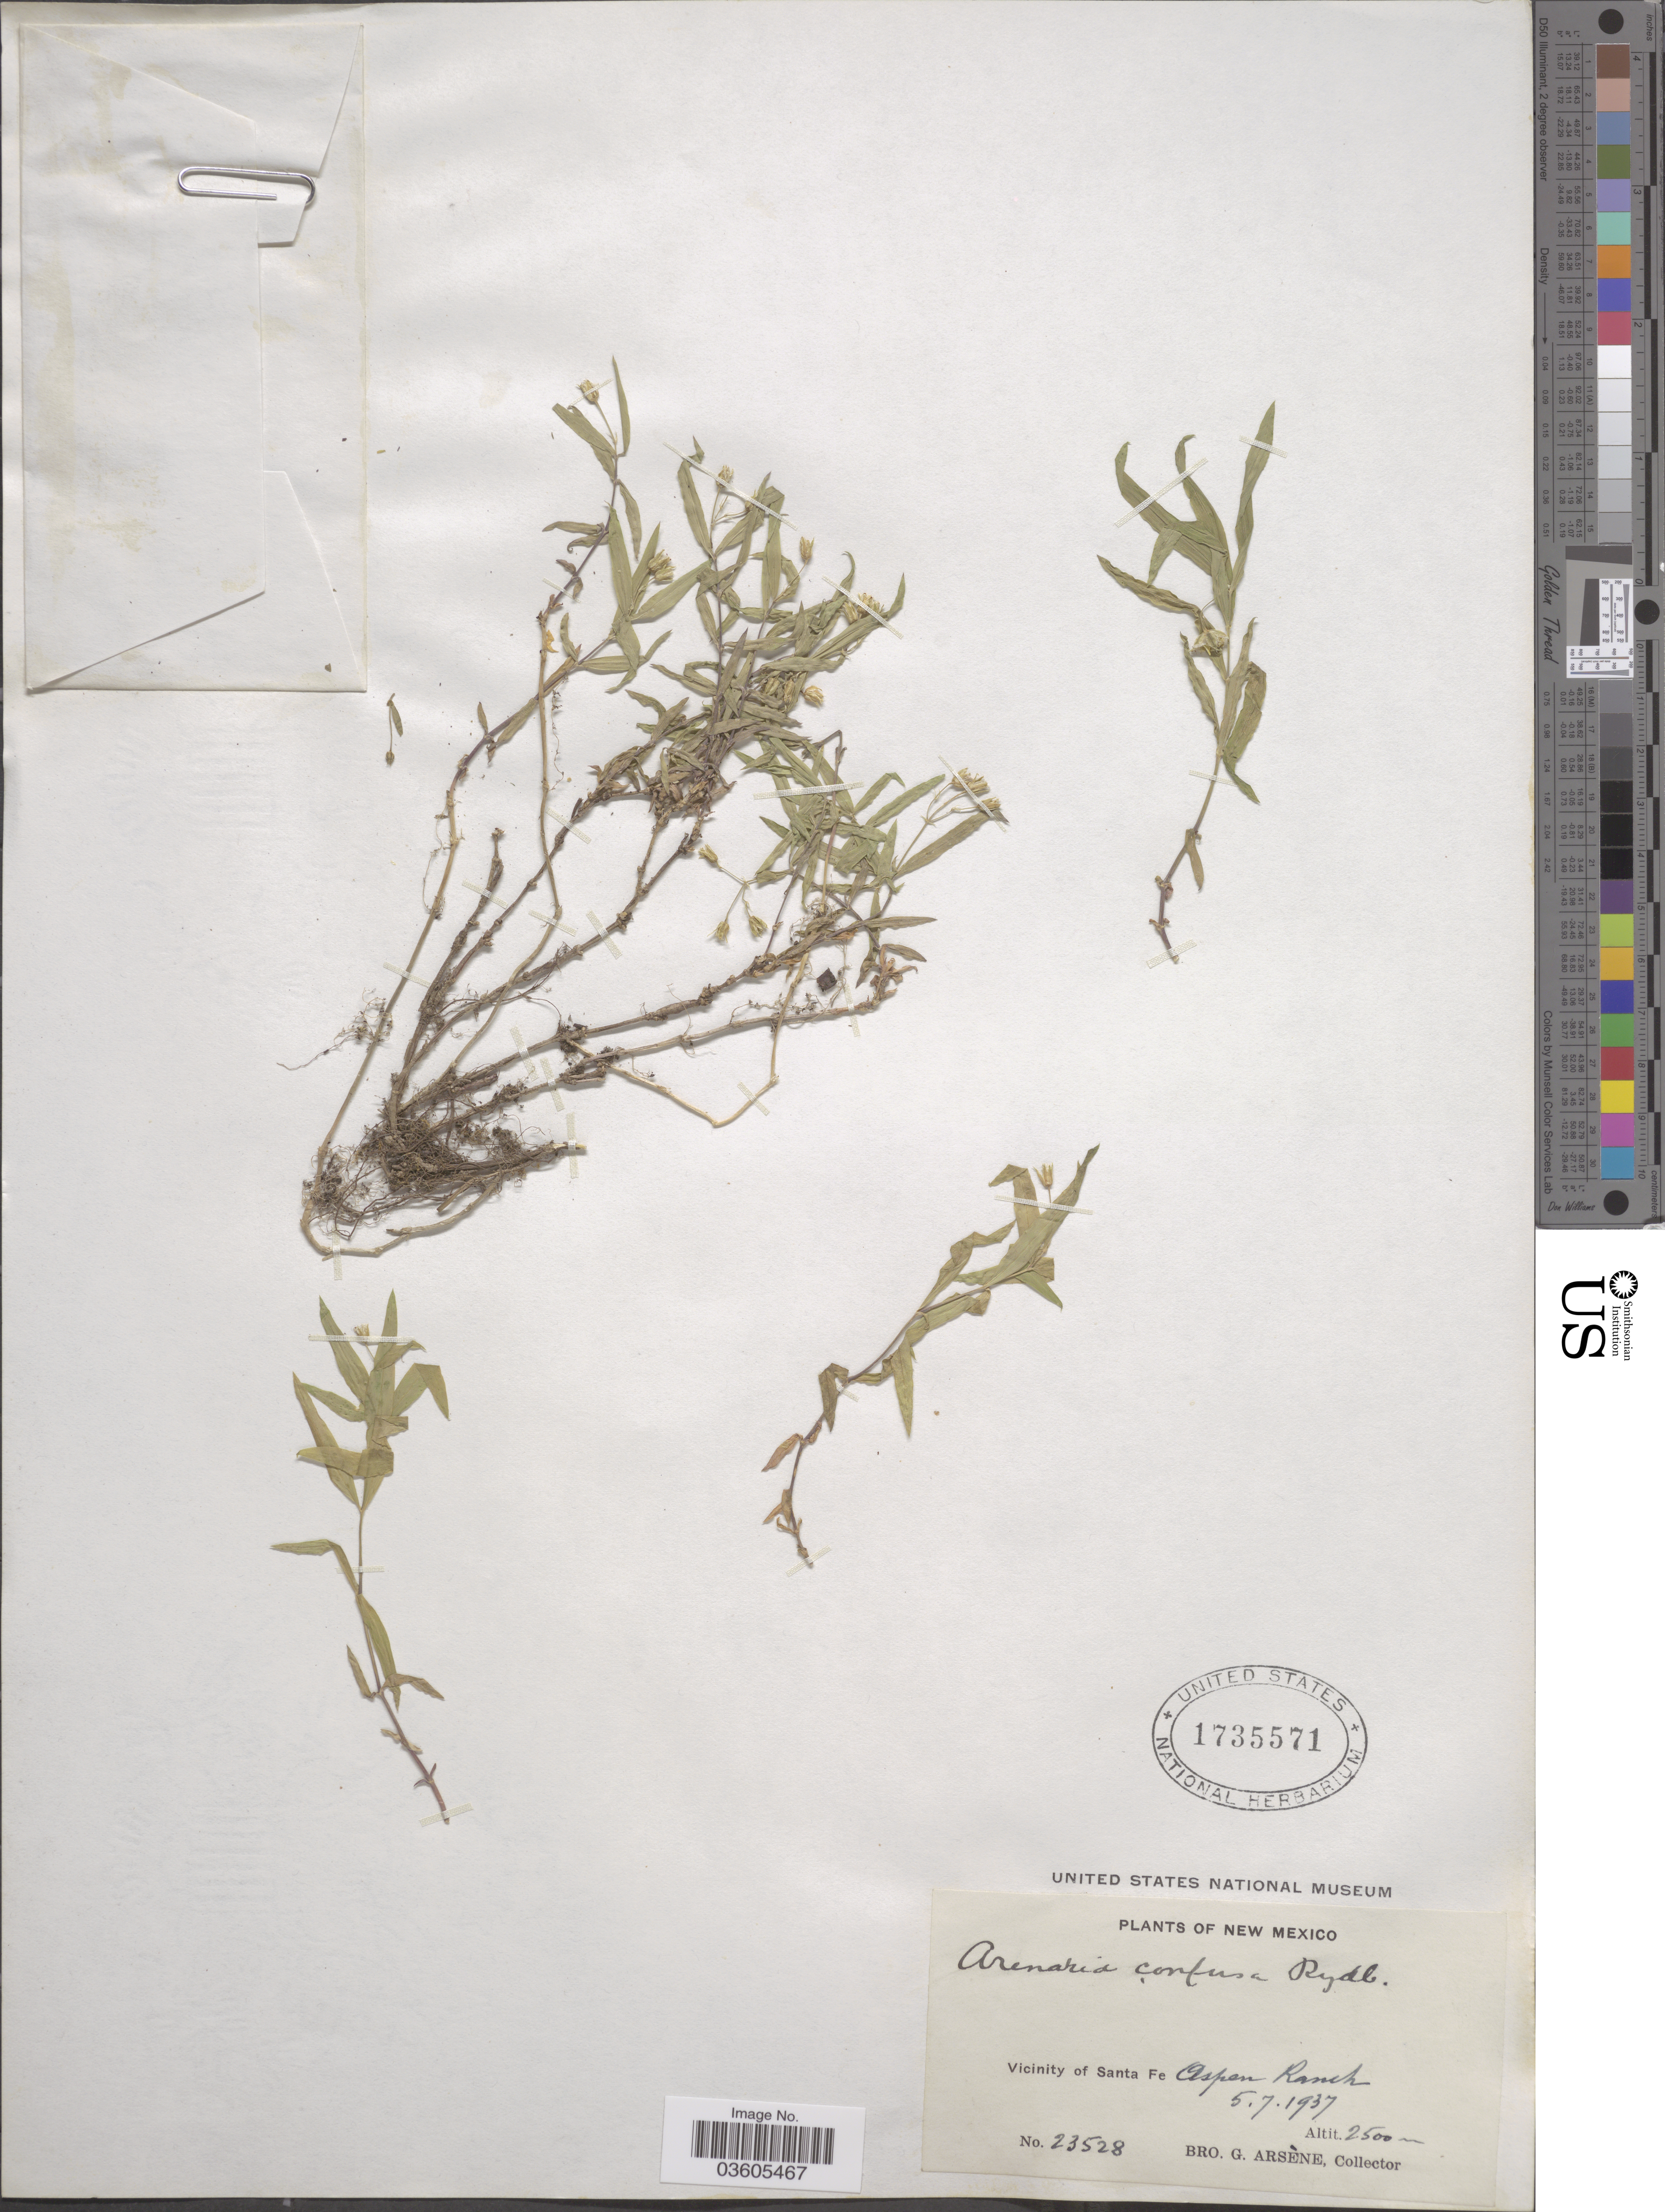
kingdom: Plantae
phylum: Tracheophyta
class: Magnoliopsida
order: Caryophyllales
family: Caryophyllaceae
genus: Arenaria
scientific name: Arenaria confusa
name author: Rydb.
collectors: Bro. G. Arsène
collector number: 23528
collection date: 1937-05-07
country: United States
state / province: New Mexico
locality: Vicinity of Santa Fe. Aspen Ranch.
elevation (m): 2500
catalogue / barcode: US 1735571